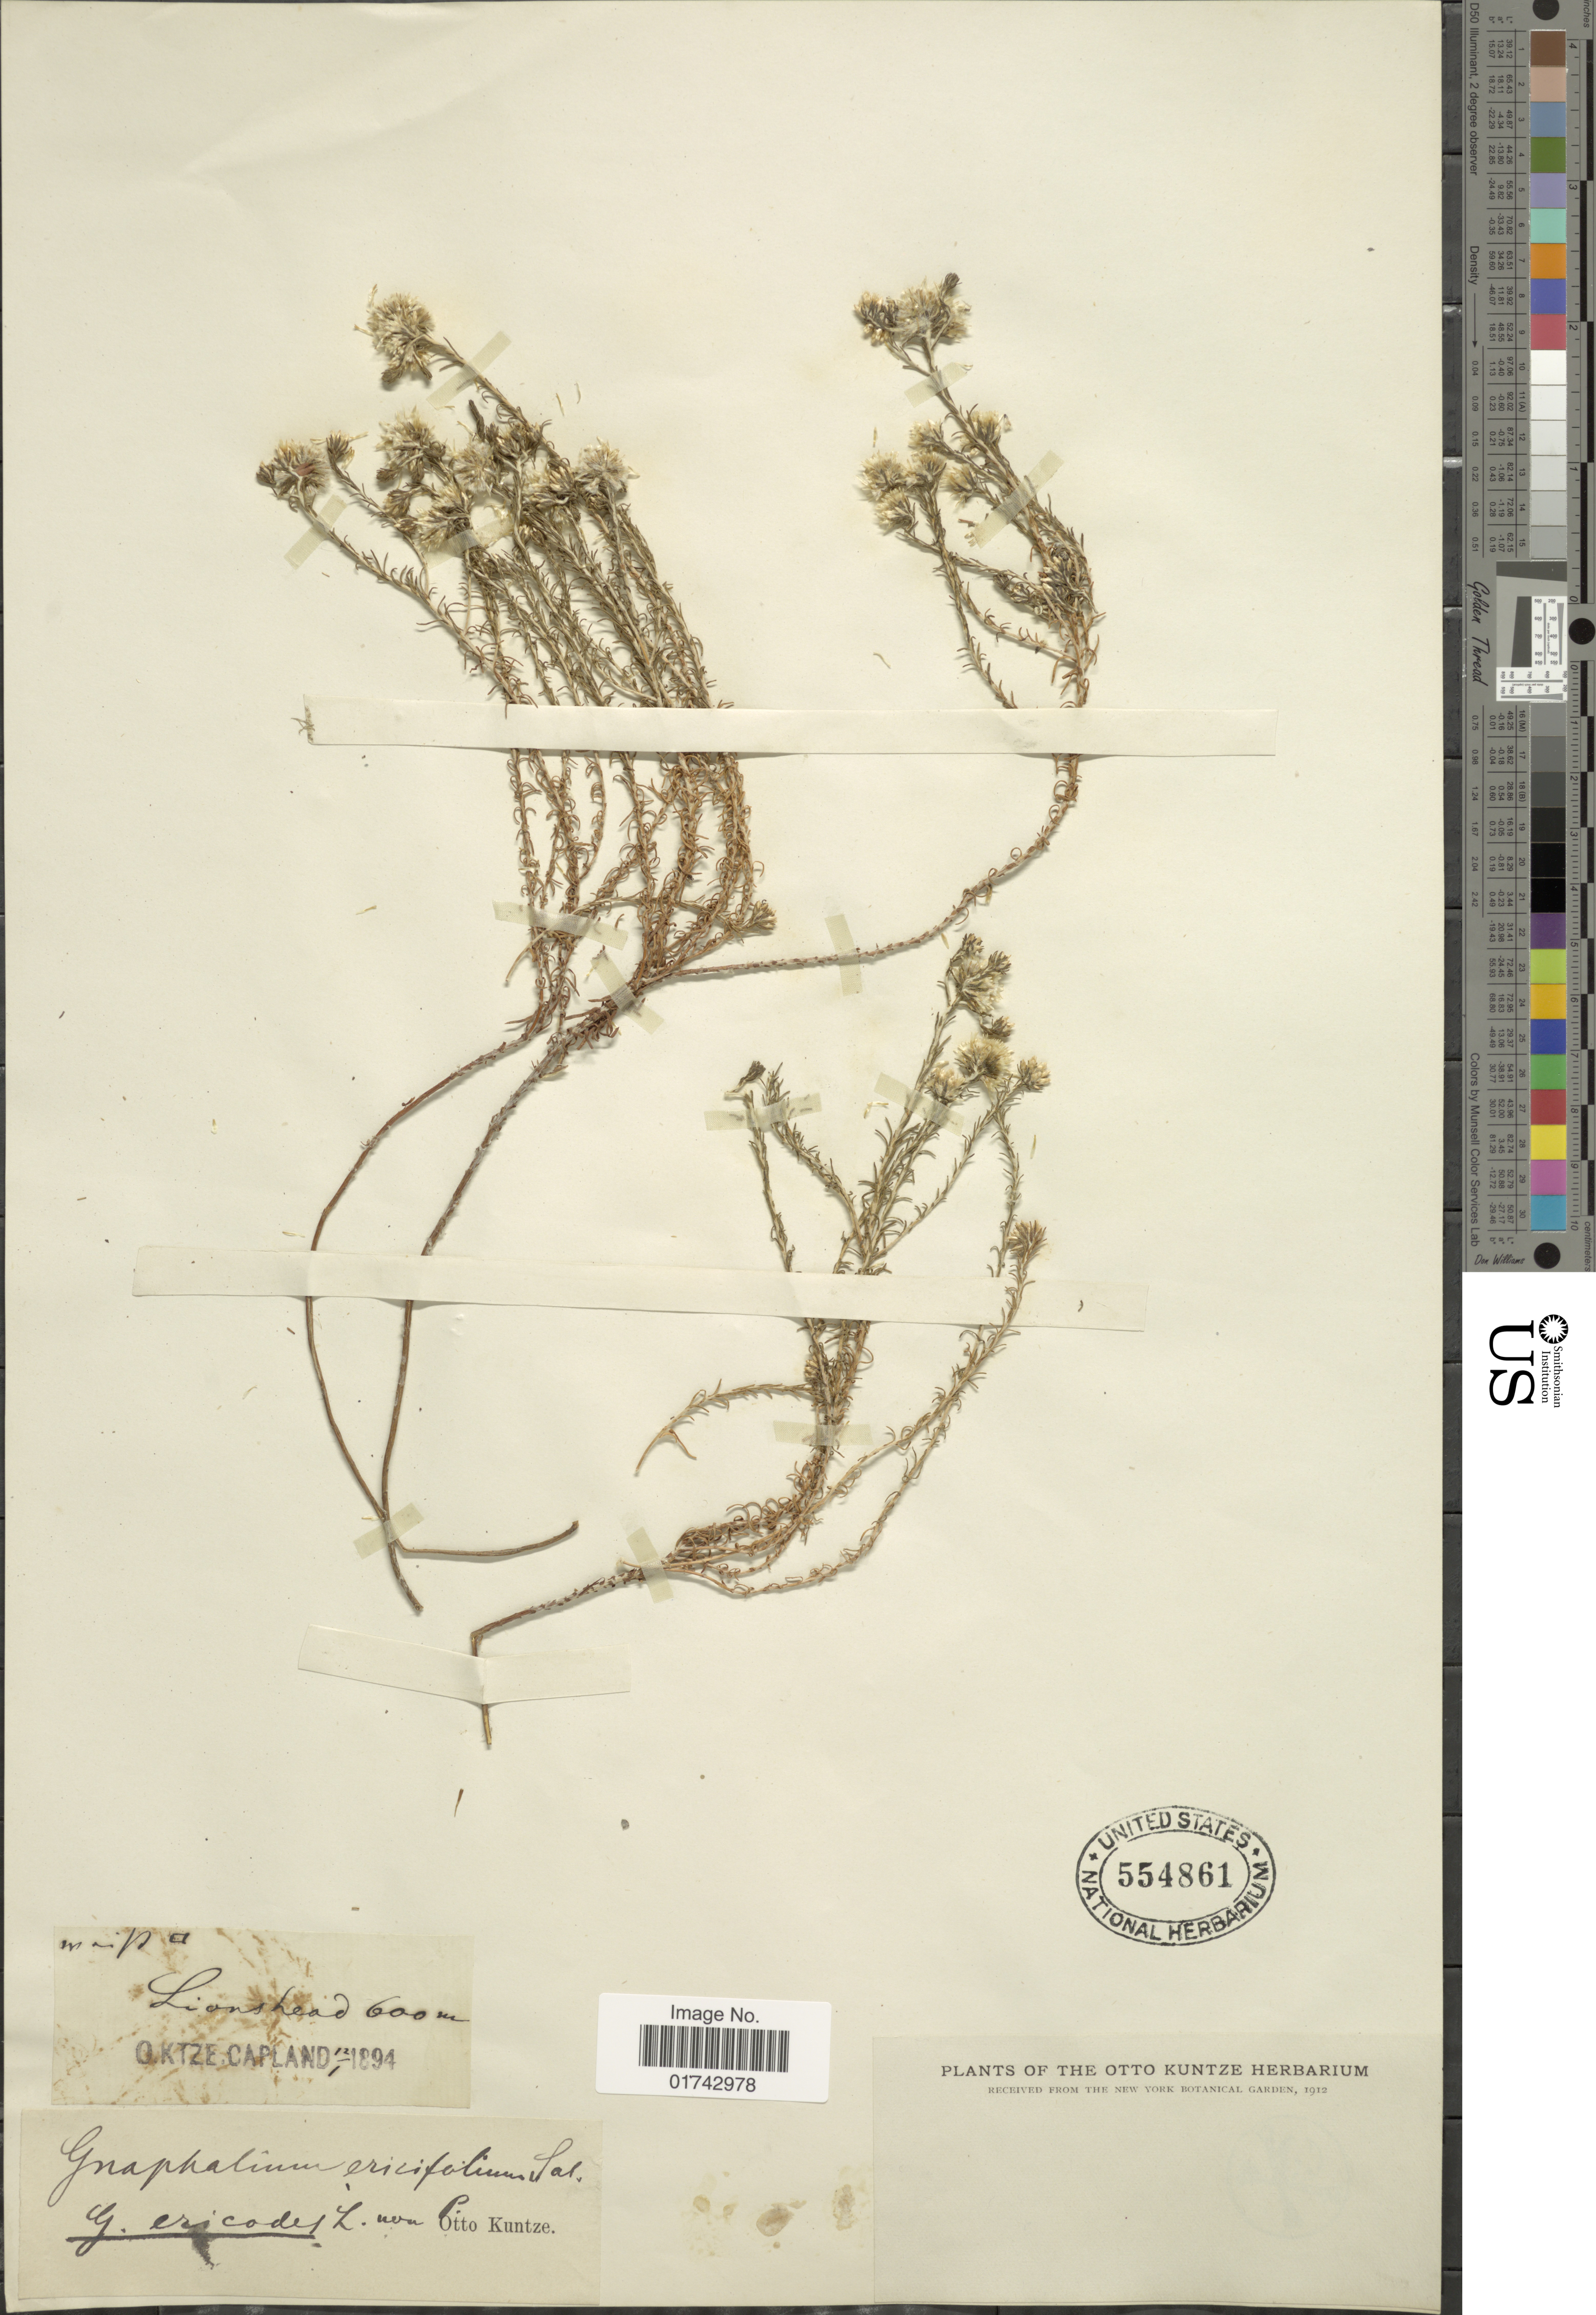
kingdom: Plantae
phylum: Tracheophyta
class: Magnoliopsida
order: Asterales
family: Asteraceae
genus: Helichrysum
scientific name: Helichrysum ericafolium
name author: Baker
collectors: C.E.O. Kuntze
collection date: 1894-01-12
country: South Africa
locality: Lionshead, Capland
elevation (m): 600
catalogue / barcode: US 554861